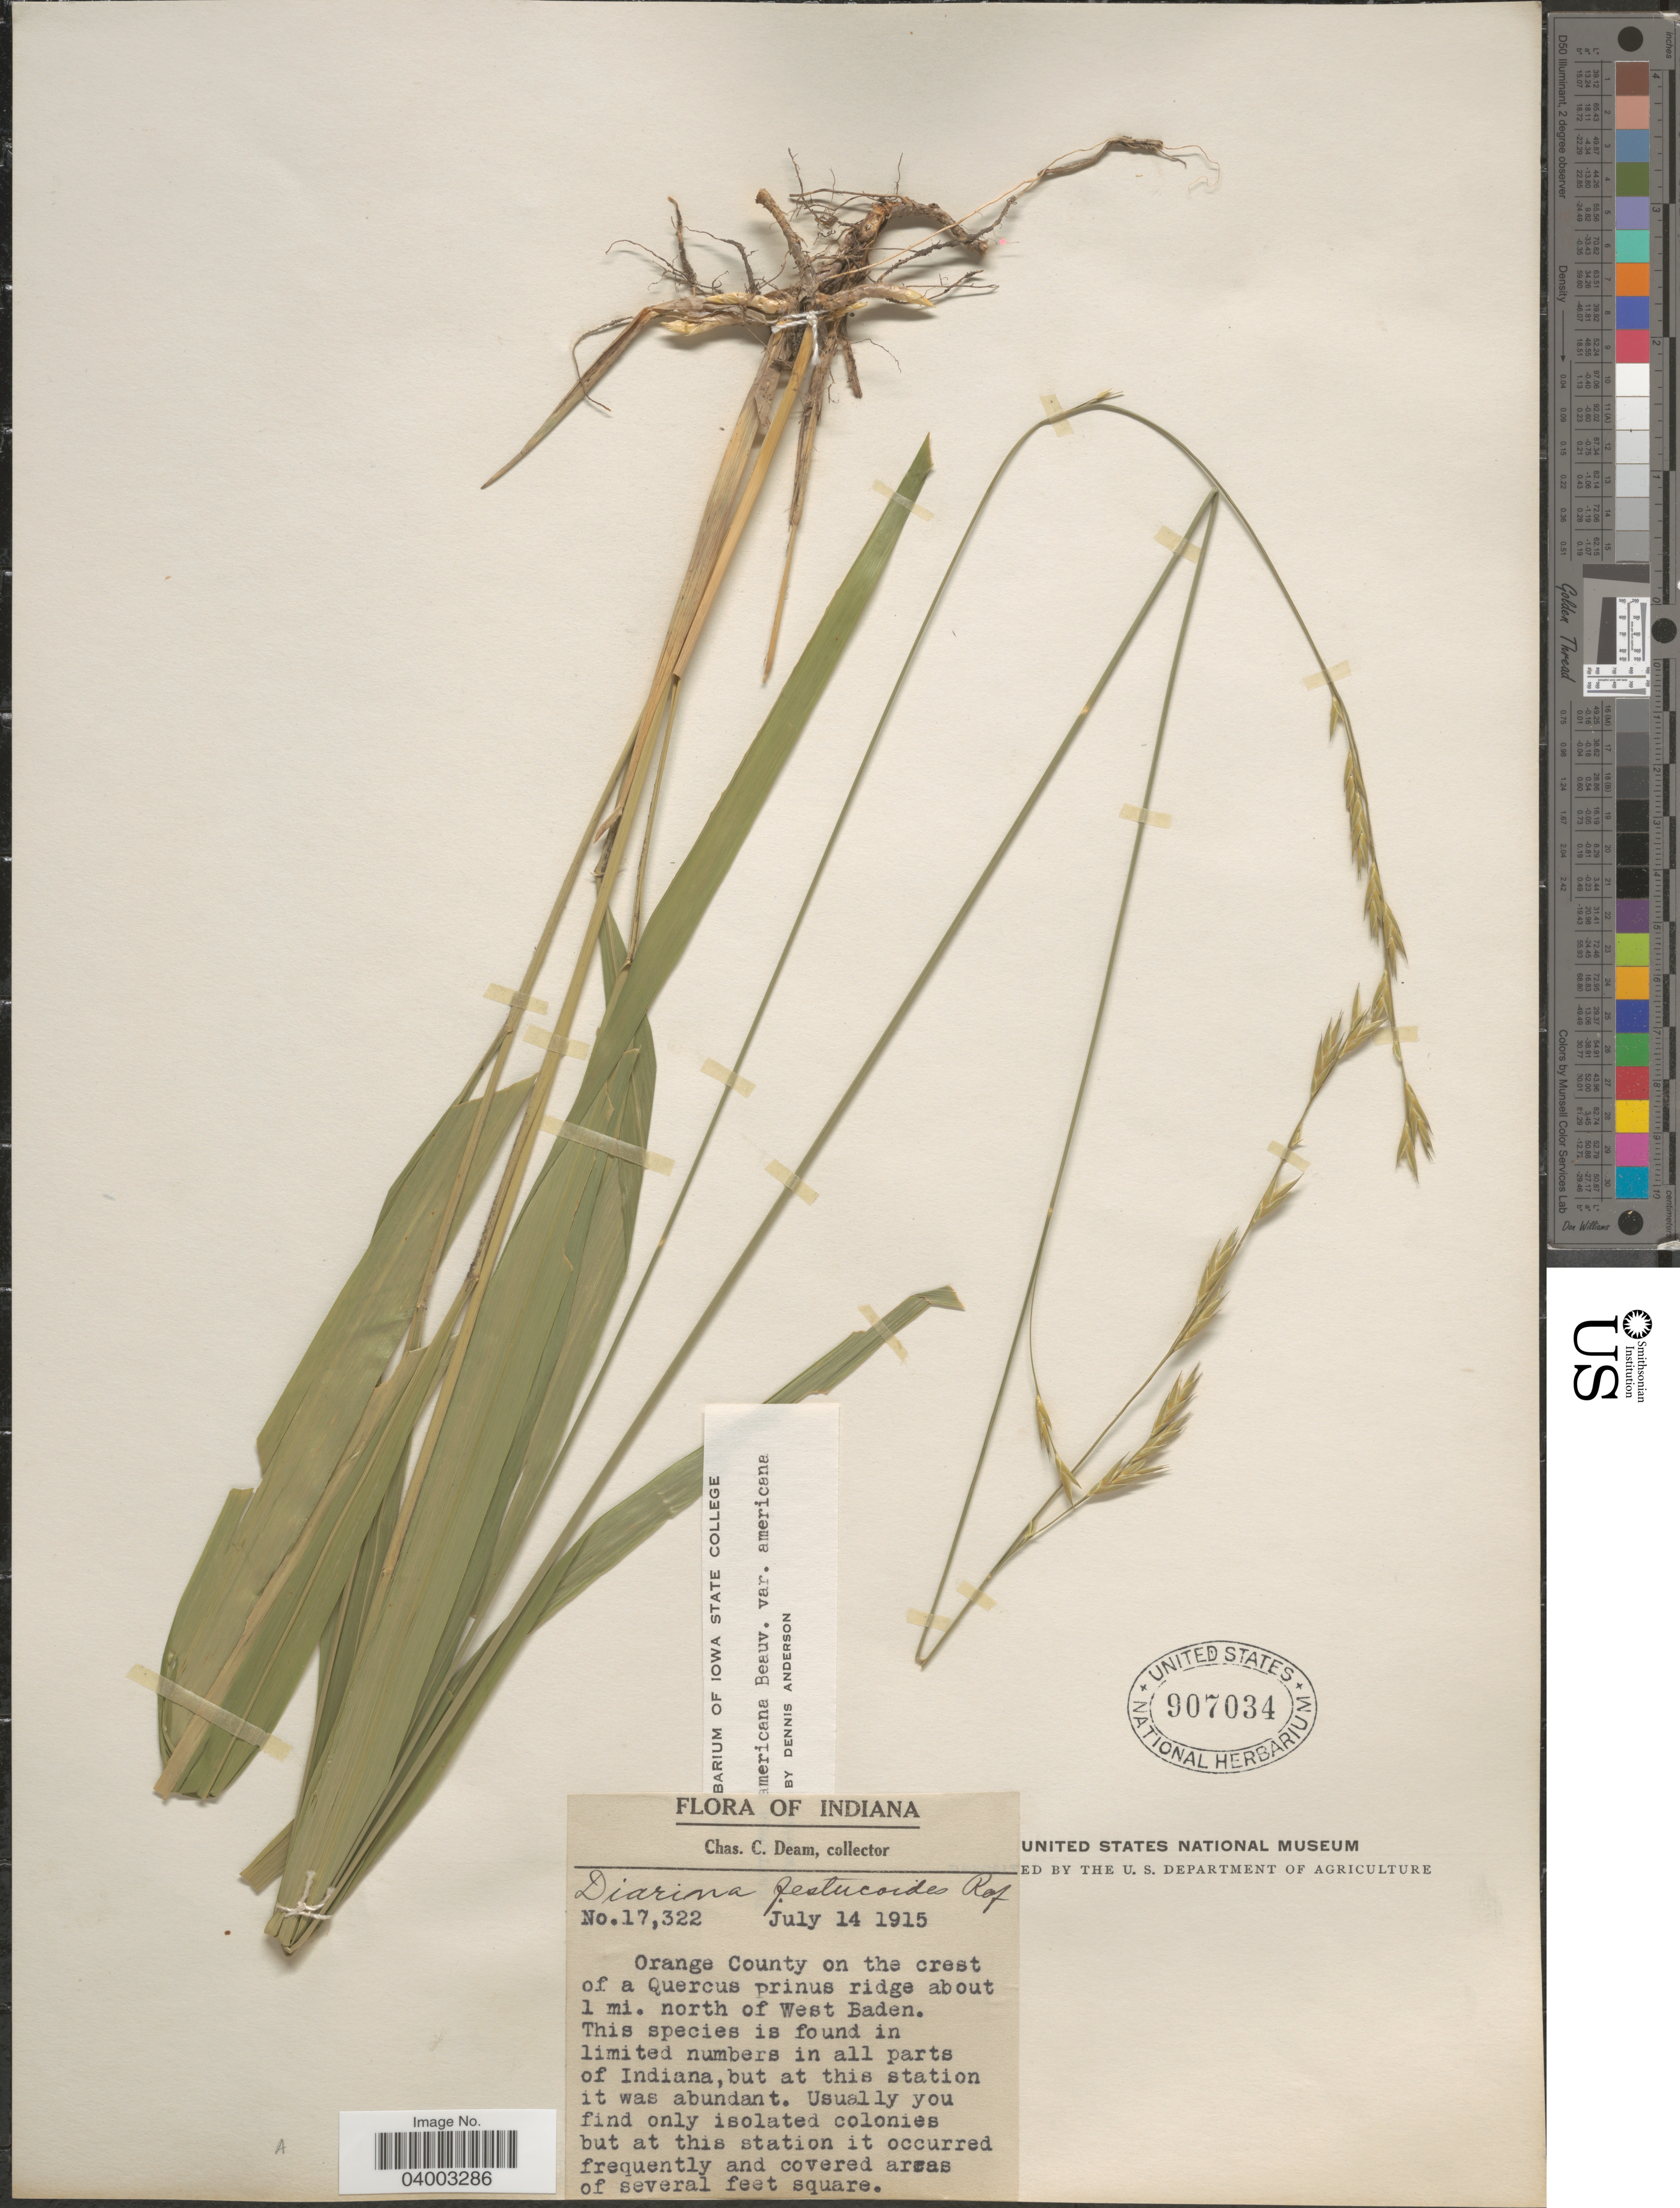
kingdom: Plantae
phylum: Tracheophyta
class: Liliopsida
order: Poales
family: Poaceae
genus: Diarrhena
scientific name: Diarrhena americana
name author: P. Beauv.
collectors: C. C. Deam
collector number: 17322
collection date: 1915-07-14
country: United States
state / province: Indiana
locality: Orange County on the crest of a Quercus prinus ridge about 1 mi. north of West Baden.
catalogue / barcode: US 907034